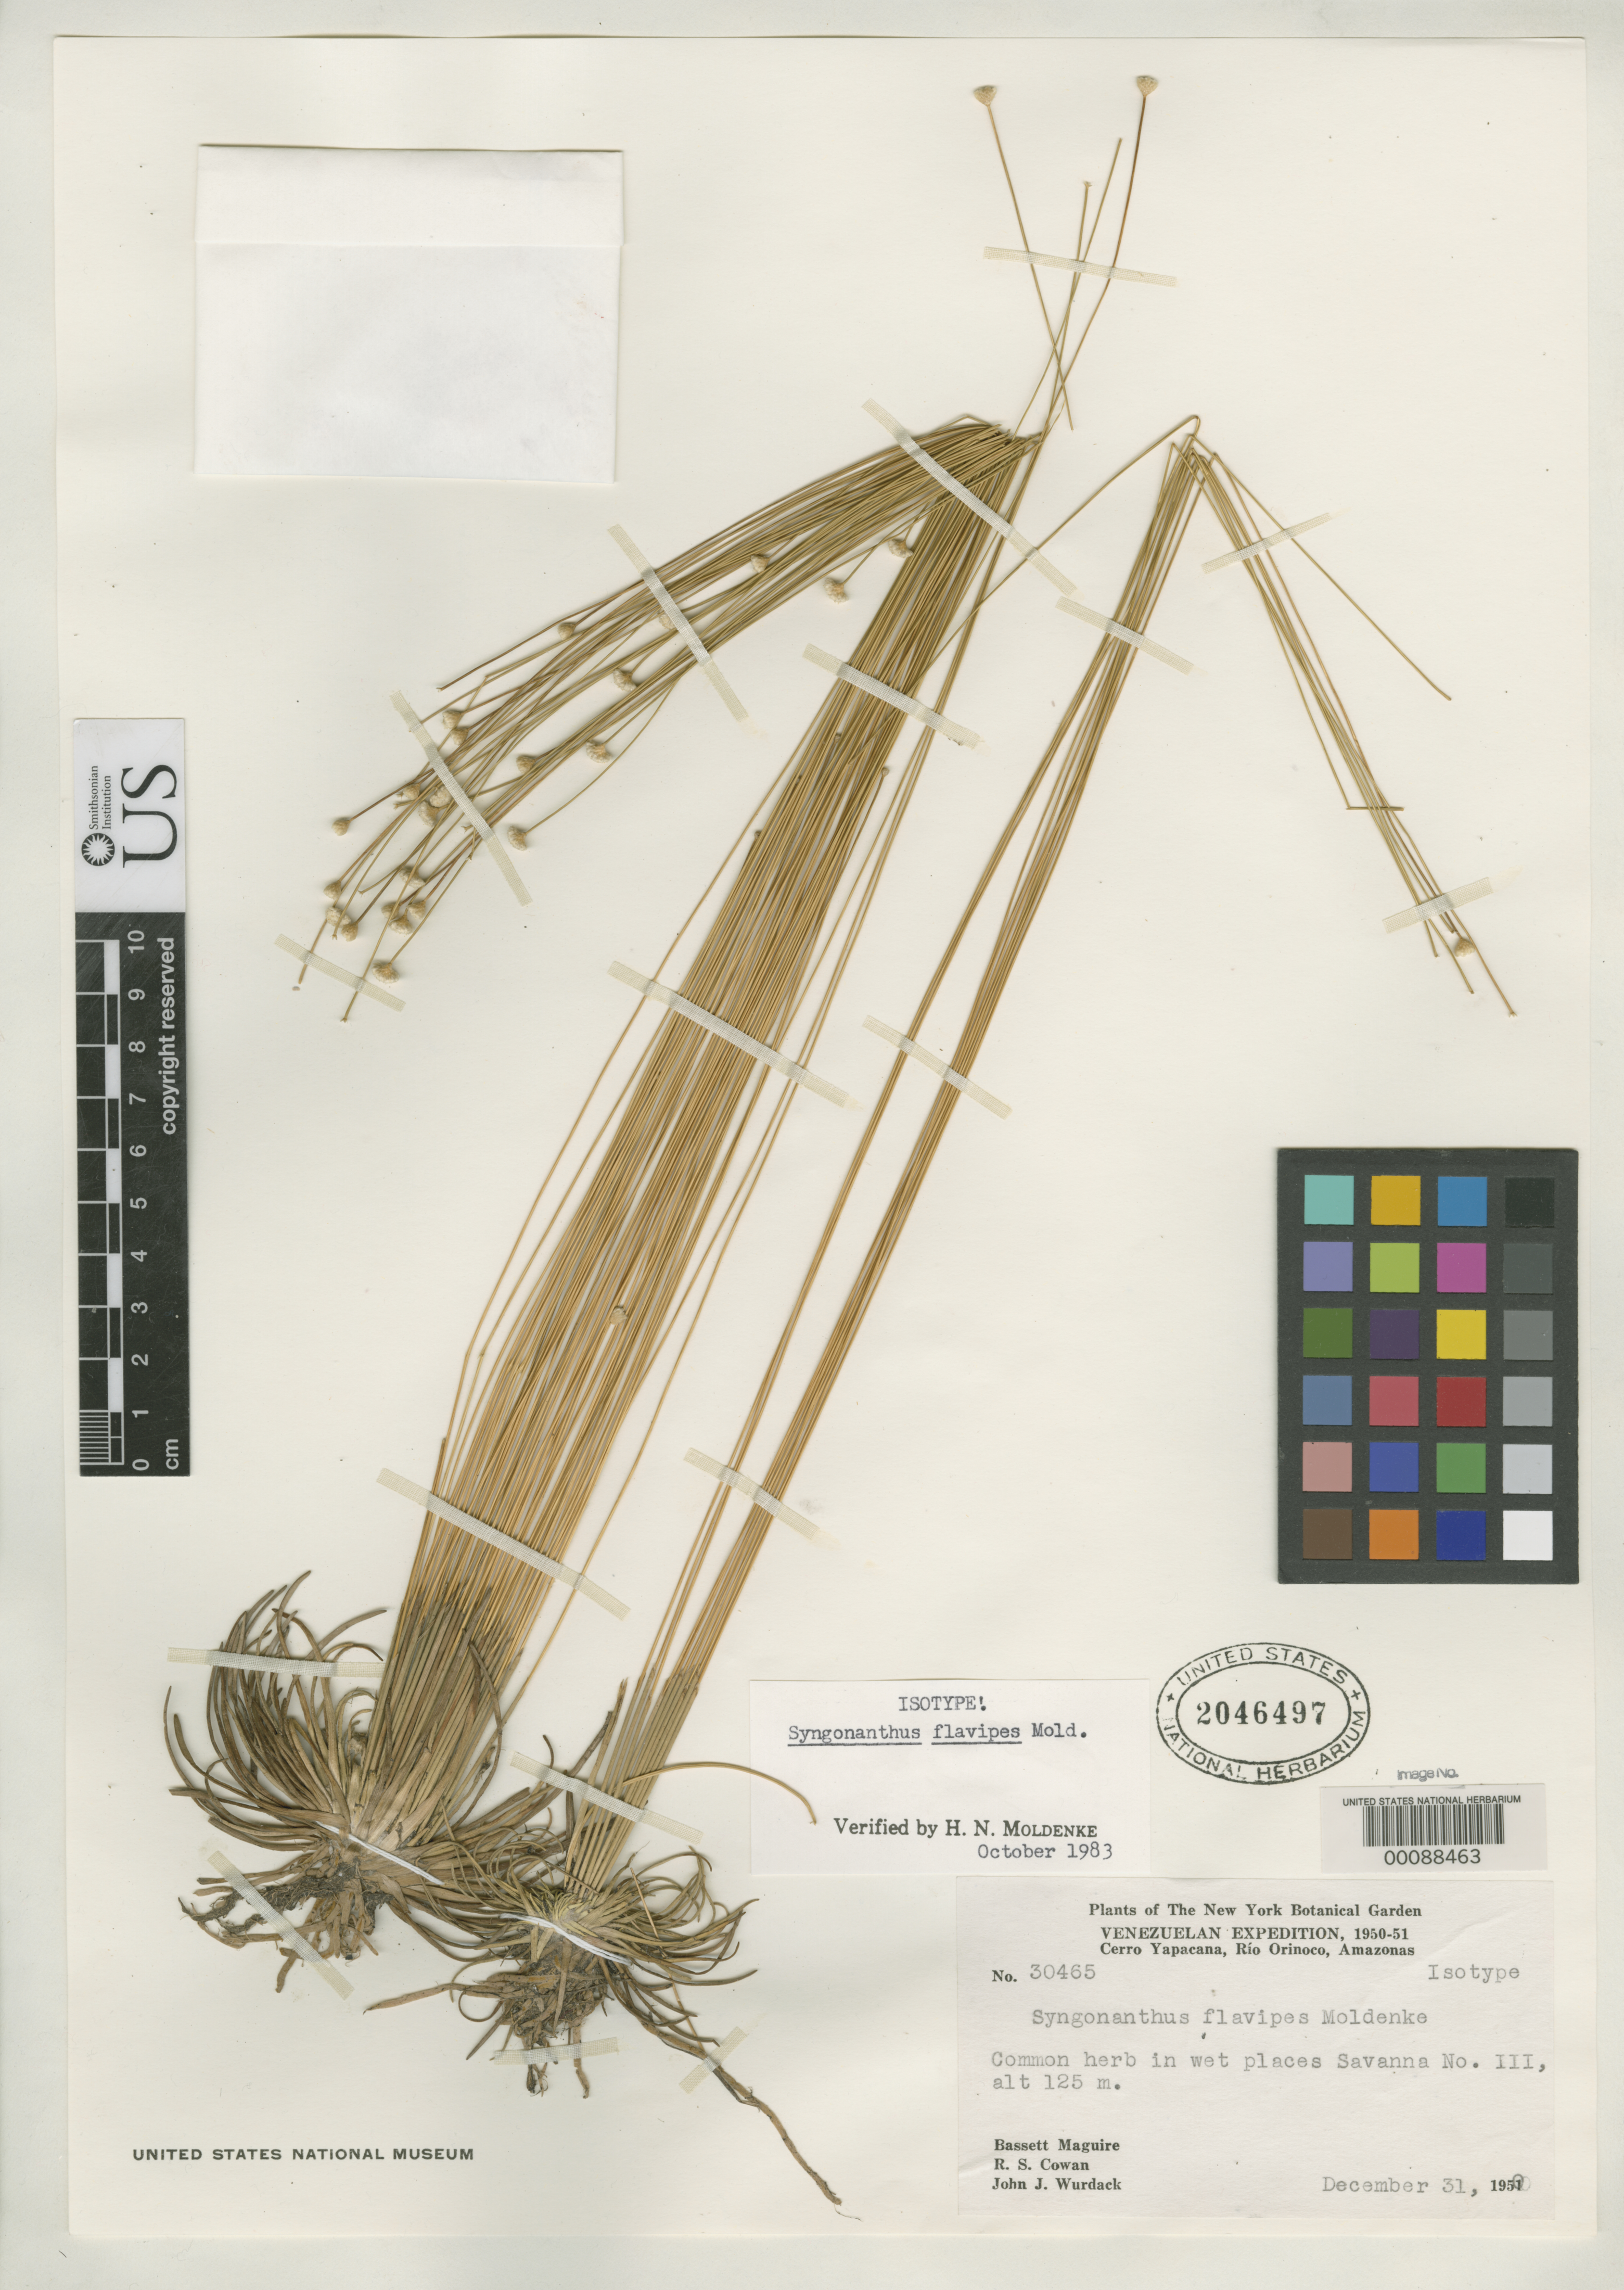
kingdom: Plantae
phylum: Tracheophyta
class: Liliopsida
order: Poales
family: Eriocaulaceae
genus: Syngonanthus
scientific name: Syngonanthus flavipes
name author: Moldenke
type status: Isotype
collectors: B. Maguire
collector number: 30465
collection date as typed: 31 Dec 1950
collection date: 1950-12-31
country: Venezuela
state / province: Amazonas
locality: Cerro Yapacana, Rio Orinoco.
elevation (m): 125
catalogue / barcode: US 2046497